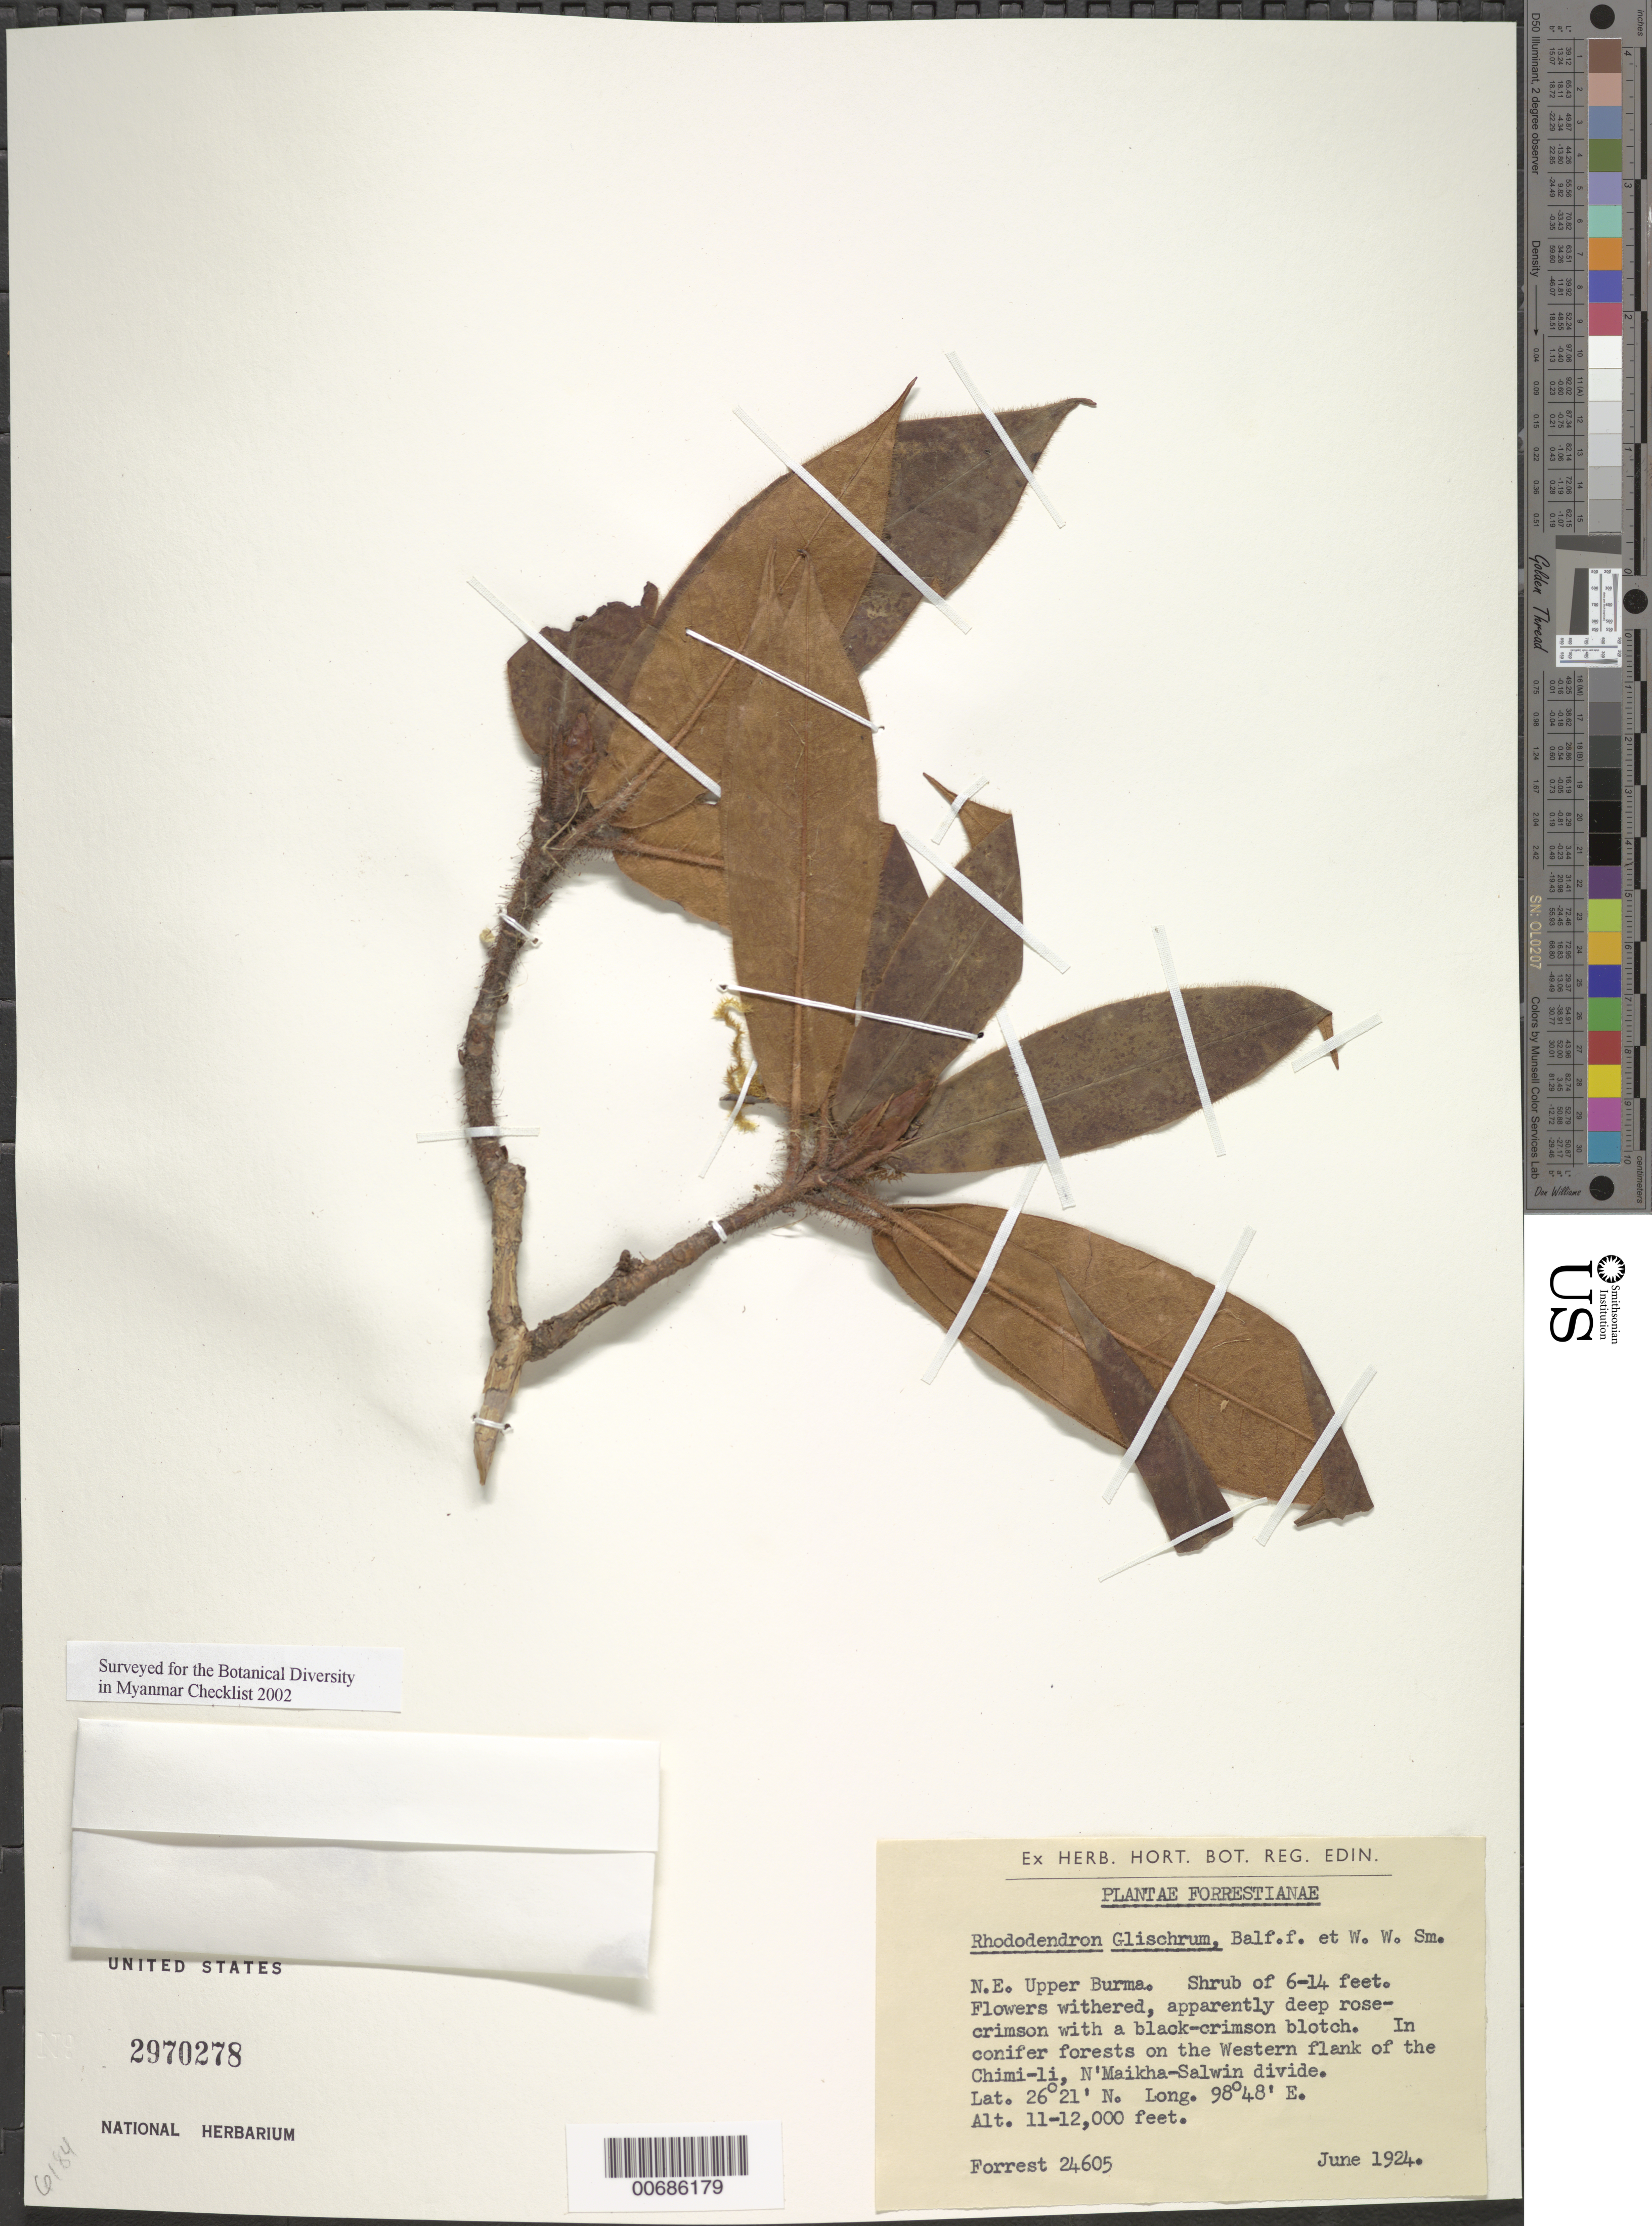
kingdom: Plantae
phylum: Tracheophyta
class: Magnoliopsida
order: Ericales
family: Ericaceae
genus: Rhododendron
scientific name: Rhododendron glischrum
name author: Balf. f. & W.W. Sm.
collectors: G. Forrest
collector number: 24605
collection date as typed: Jul 1924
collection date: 1924-07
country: Myanmar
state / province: Kachin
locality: N'Maikha-Salwin Divide, Chimi-li, W flank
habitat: Conifer forest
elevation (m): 3353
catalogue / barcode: US 2970278